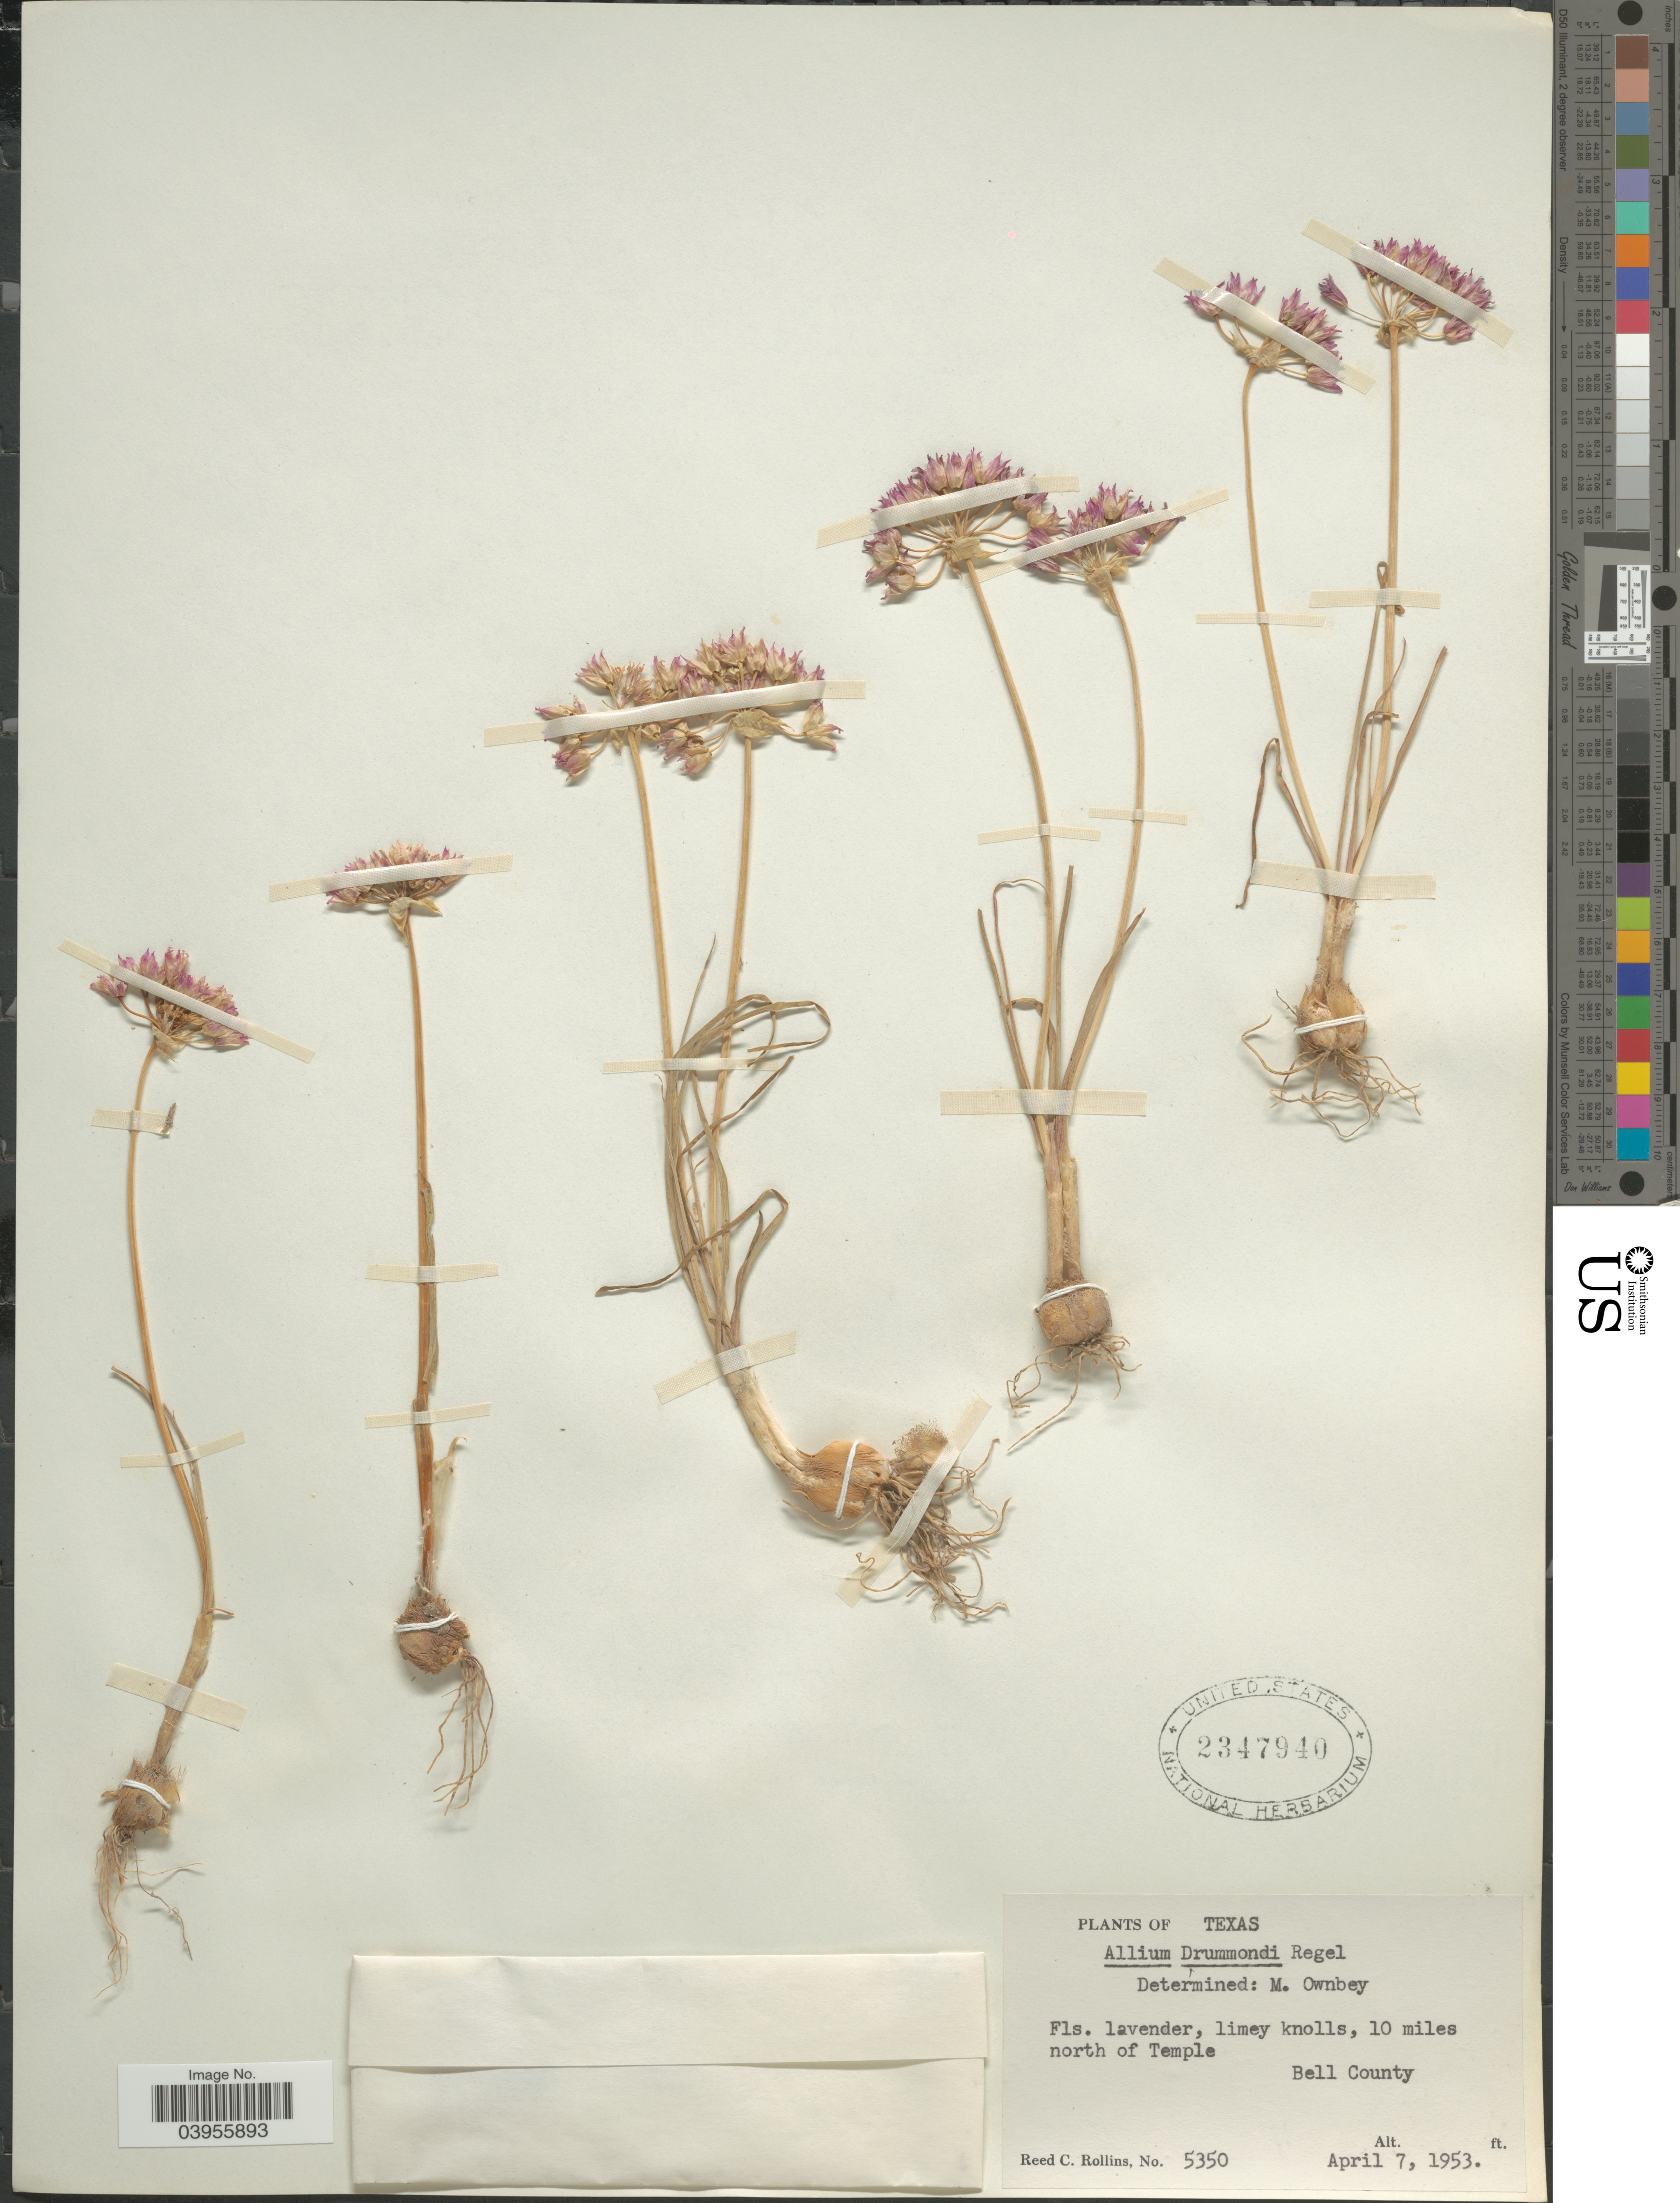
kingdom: Plantae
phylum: Tracheophyta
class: Liliopsida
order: Asparagales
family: Amaryllidaceae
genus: Allium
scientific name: Allium drummondii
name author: Regel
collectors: R. C. Rollins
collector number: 5350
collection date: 1953-04-07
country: United States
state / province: Texas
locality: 10 miles north of Temple. Bell County.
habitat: limy knolls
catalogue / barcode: US 2347940